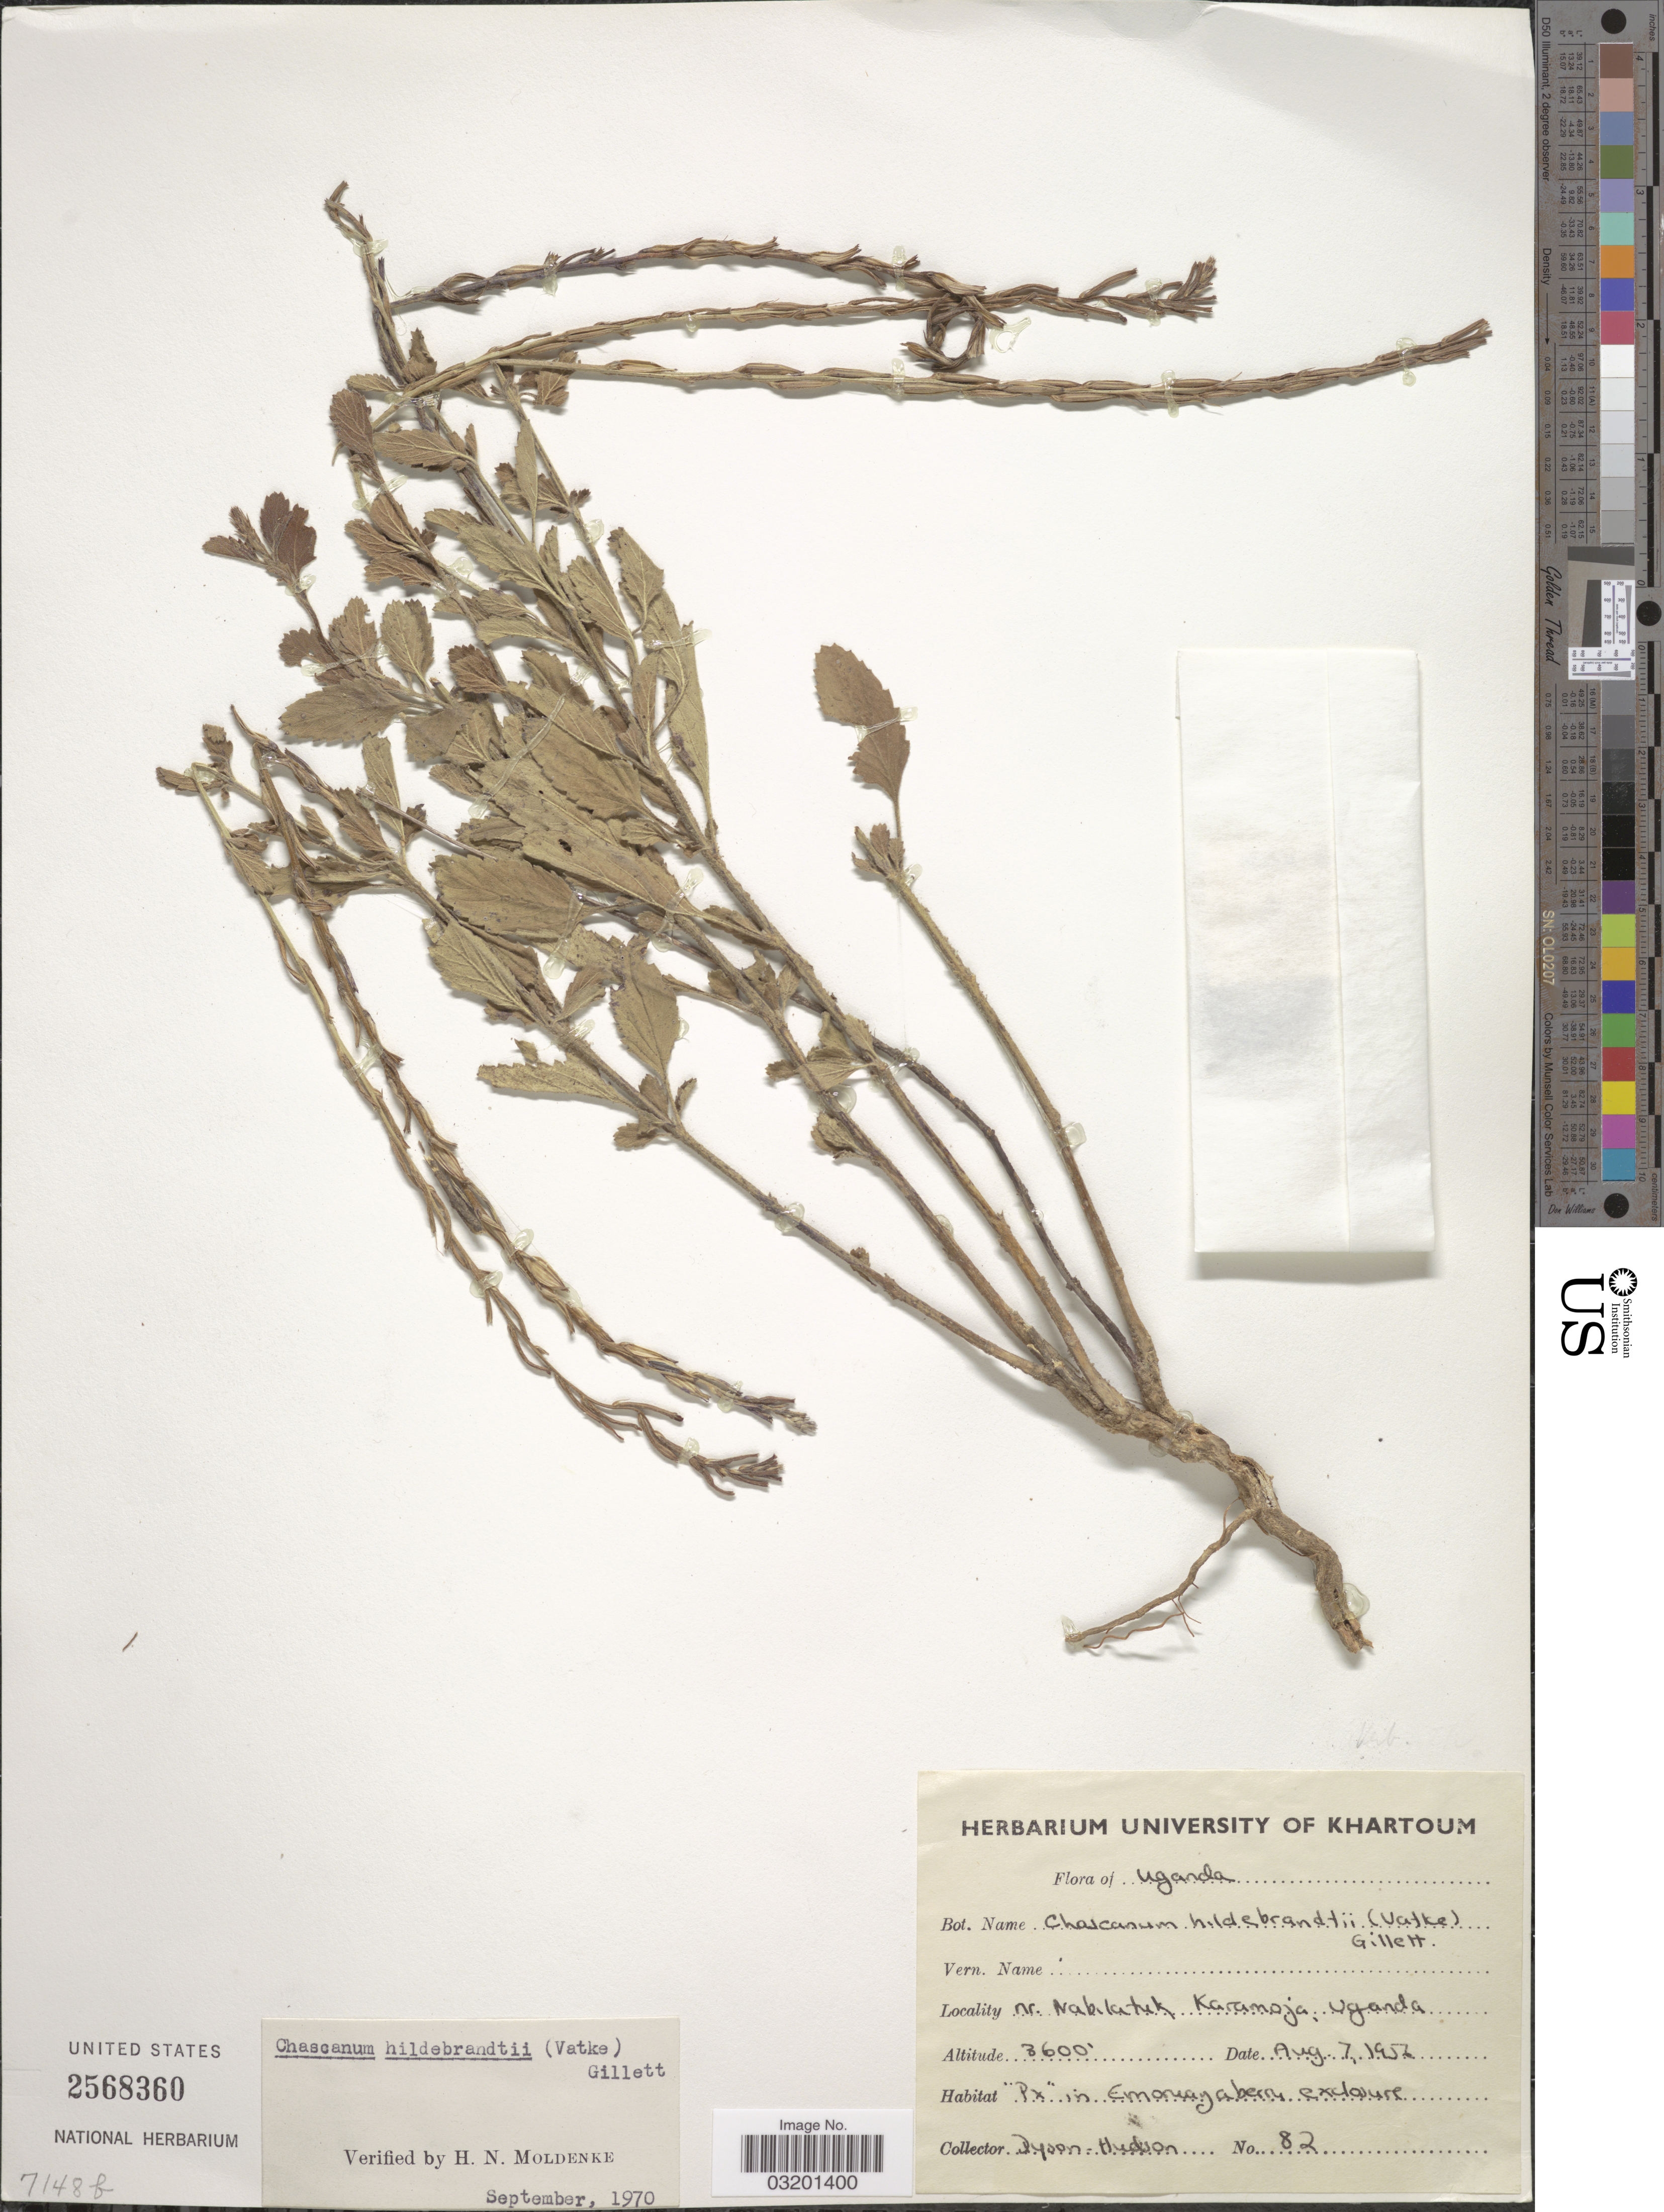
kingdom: Plantae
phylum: Tracheophyta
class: Magnoliopsida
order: Lamiales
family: Verbenaceae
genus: Chascanum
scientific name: Chascanum hildebrandtii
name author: (Vatke) J.B. Gillett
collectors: Dyson-Hudson, --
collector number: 82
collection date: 1954-08-07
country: Uganda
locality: Nr. Nabilatuk Karamoja.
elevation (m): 1097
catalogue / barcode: US 2568360